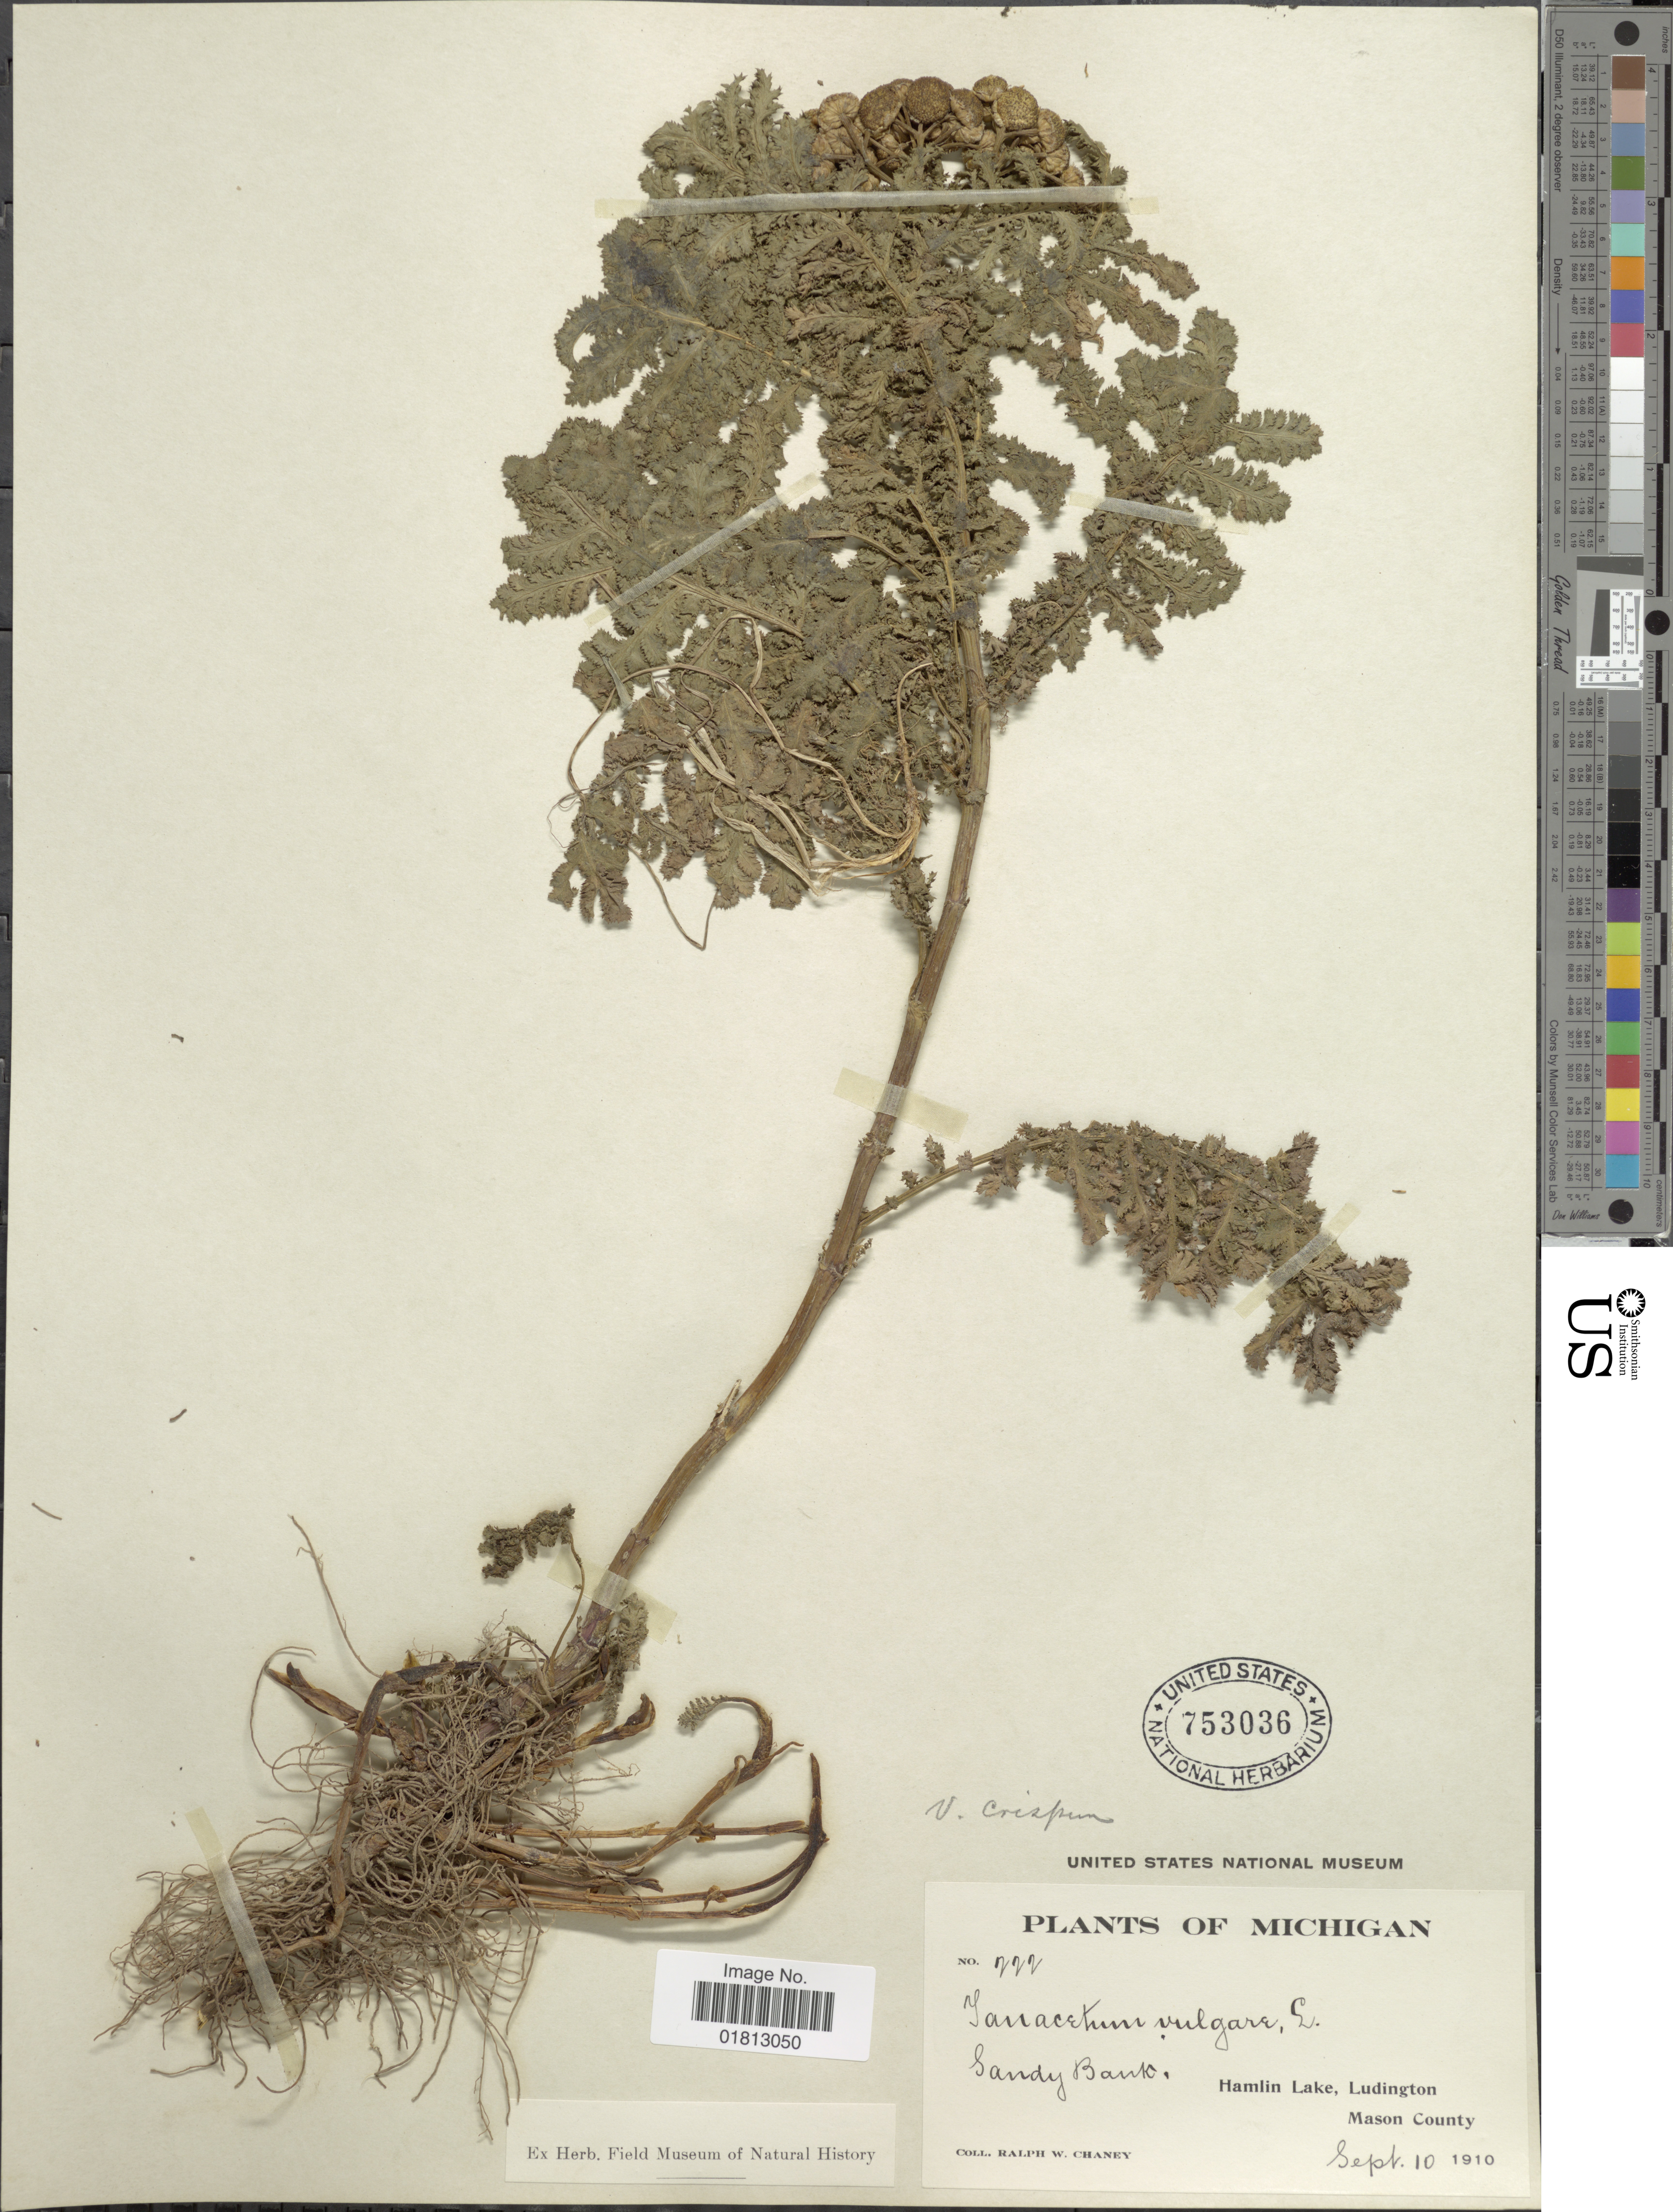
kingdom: Plantae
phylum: Tracheophyta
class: Magnoliopsida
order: Asterales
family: Asteraceae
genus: Tanacetum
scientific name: Tanacetum vulgare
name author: L.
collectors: R. Chaney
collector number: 222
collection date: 1910-09-10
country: United States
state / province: Michigan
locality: Sandy Bank, Hamlin Lake, Ludington Mason County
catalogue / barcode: US 753036